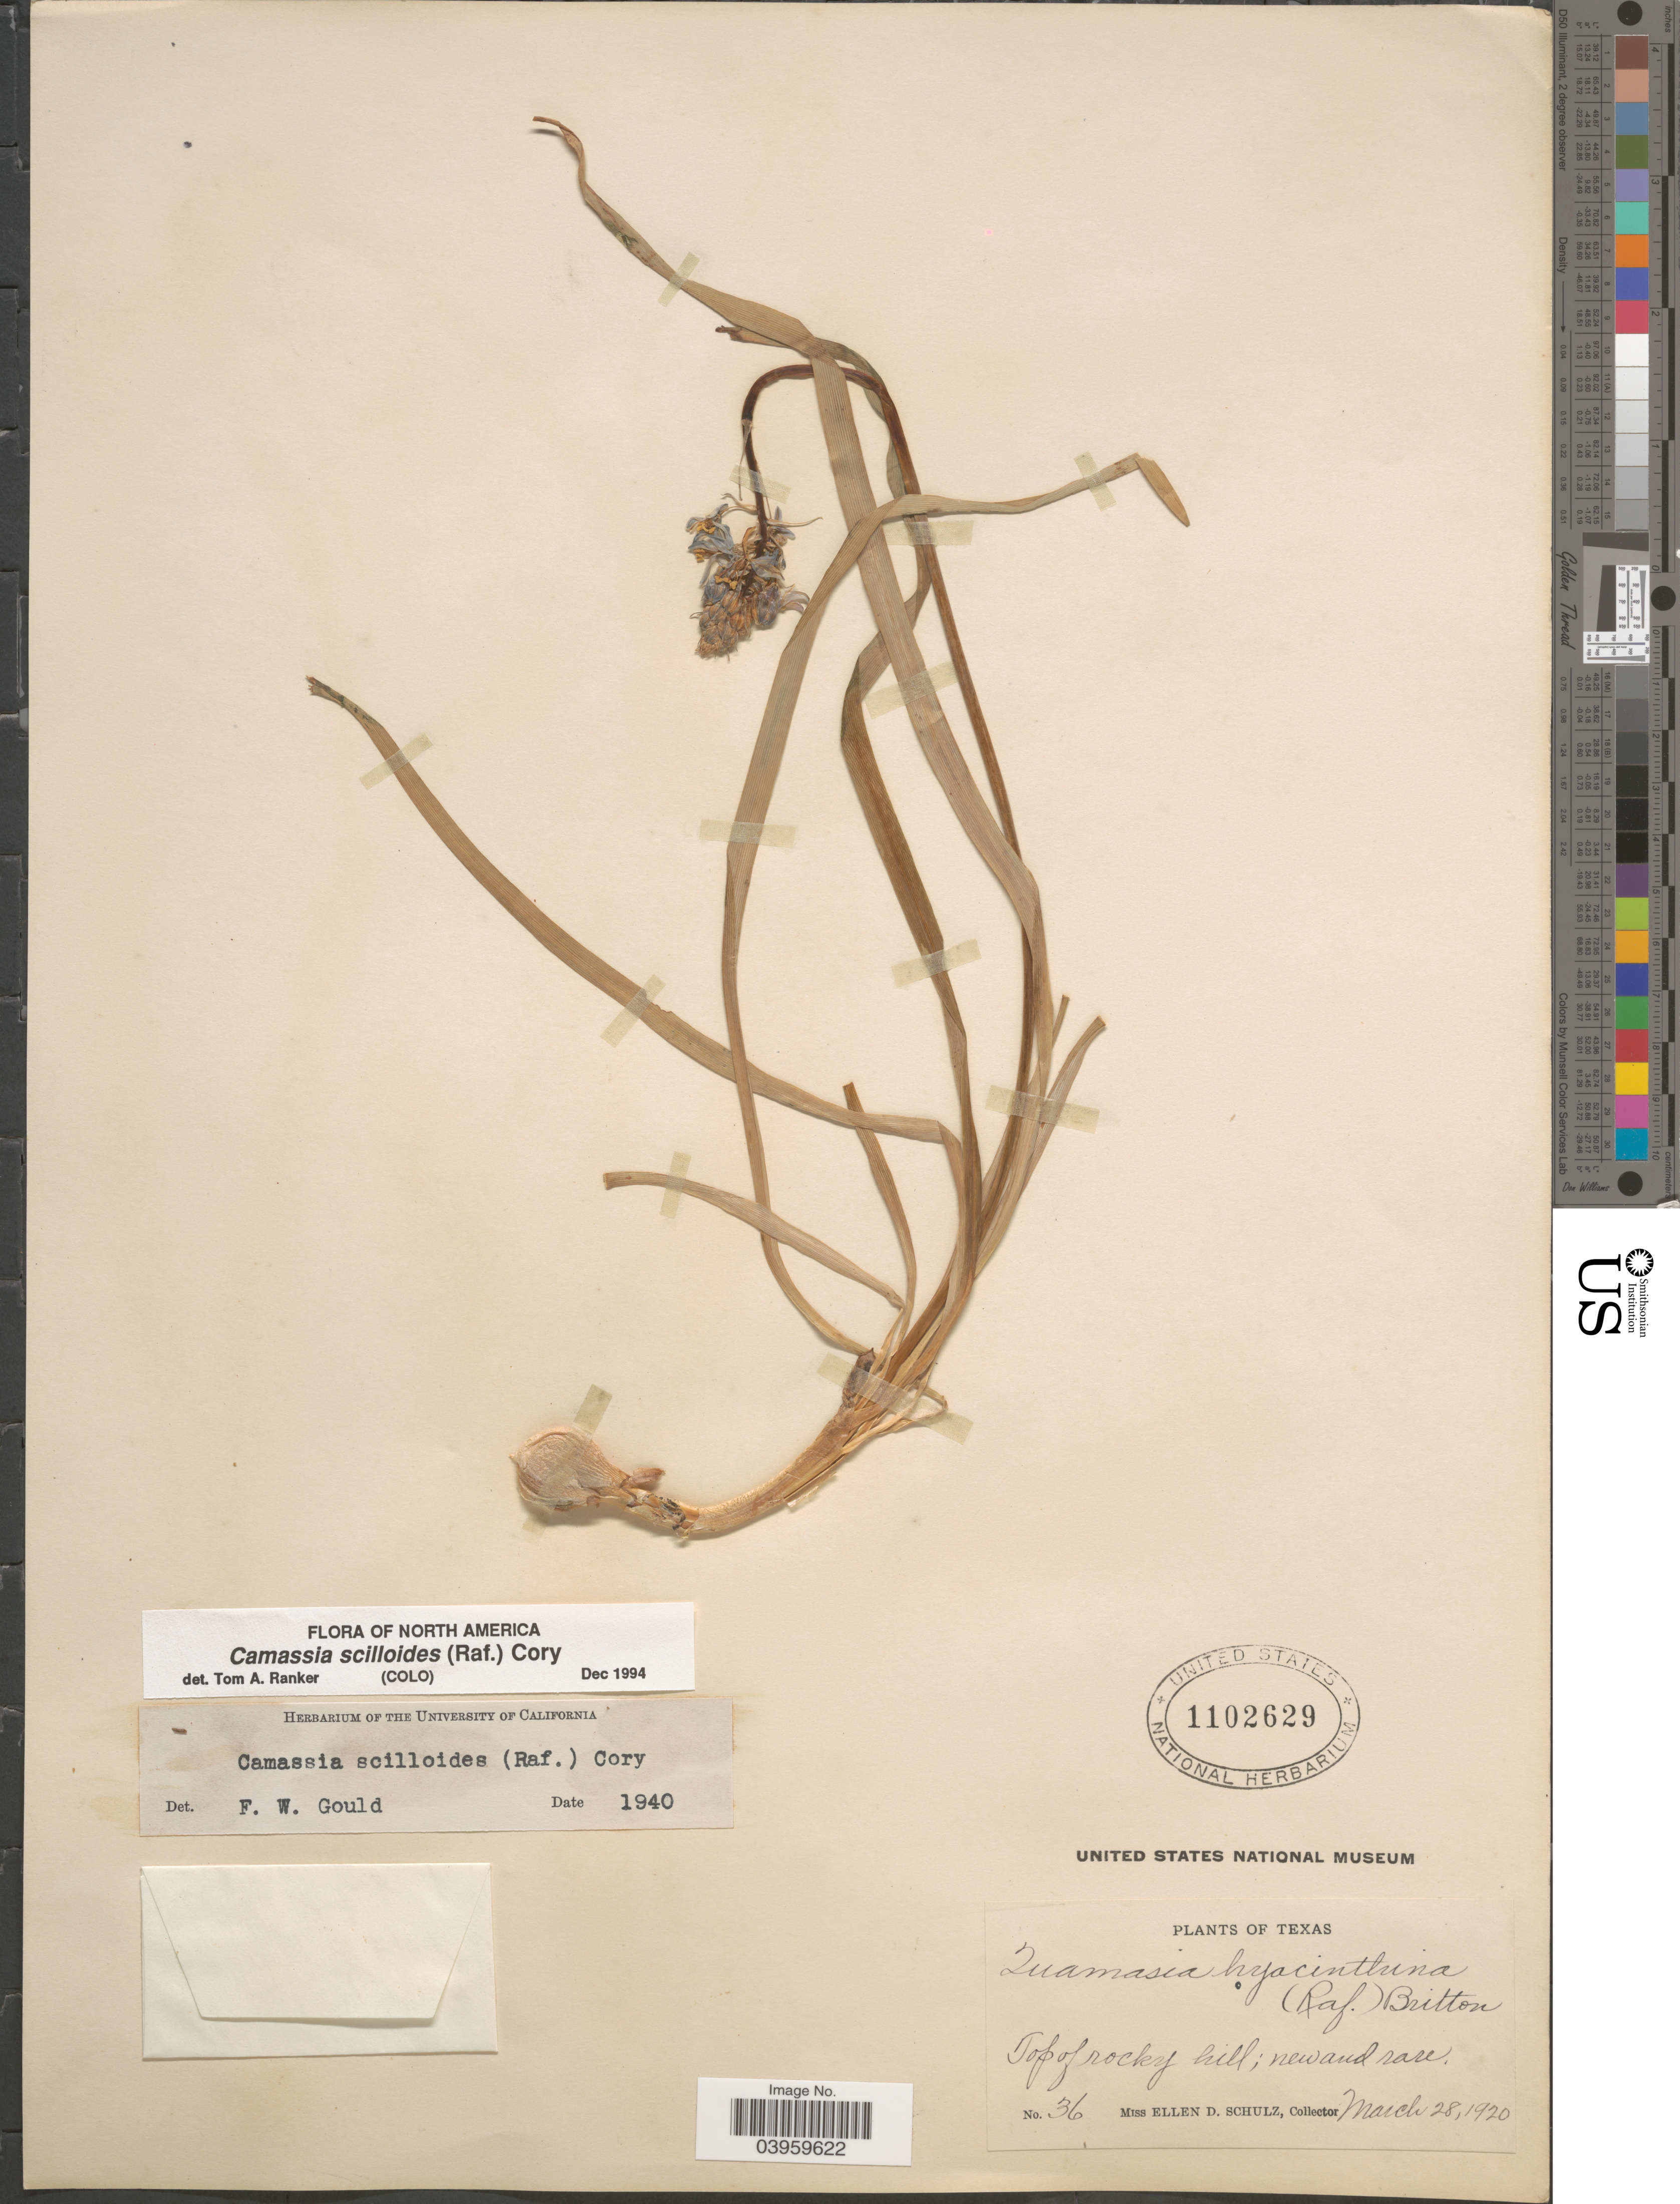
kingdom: Plantae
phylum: Tracheophyta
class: Liliopsida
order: Asparagales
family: Asparagaceae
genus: Camassia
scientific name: Camassia scilloides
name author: (Raf.) Cory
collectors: E. D. Schulz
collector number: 36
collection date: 1920-03-28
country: United States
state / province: Texas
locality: Top of rocky hill; newand rare.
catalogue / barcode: US 1102629